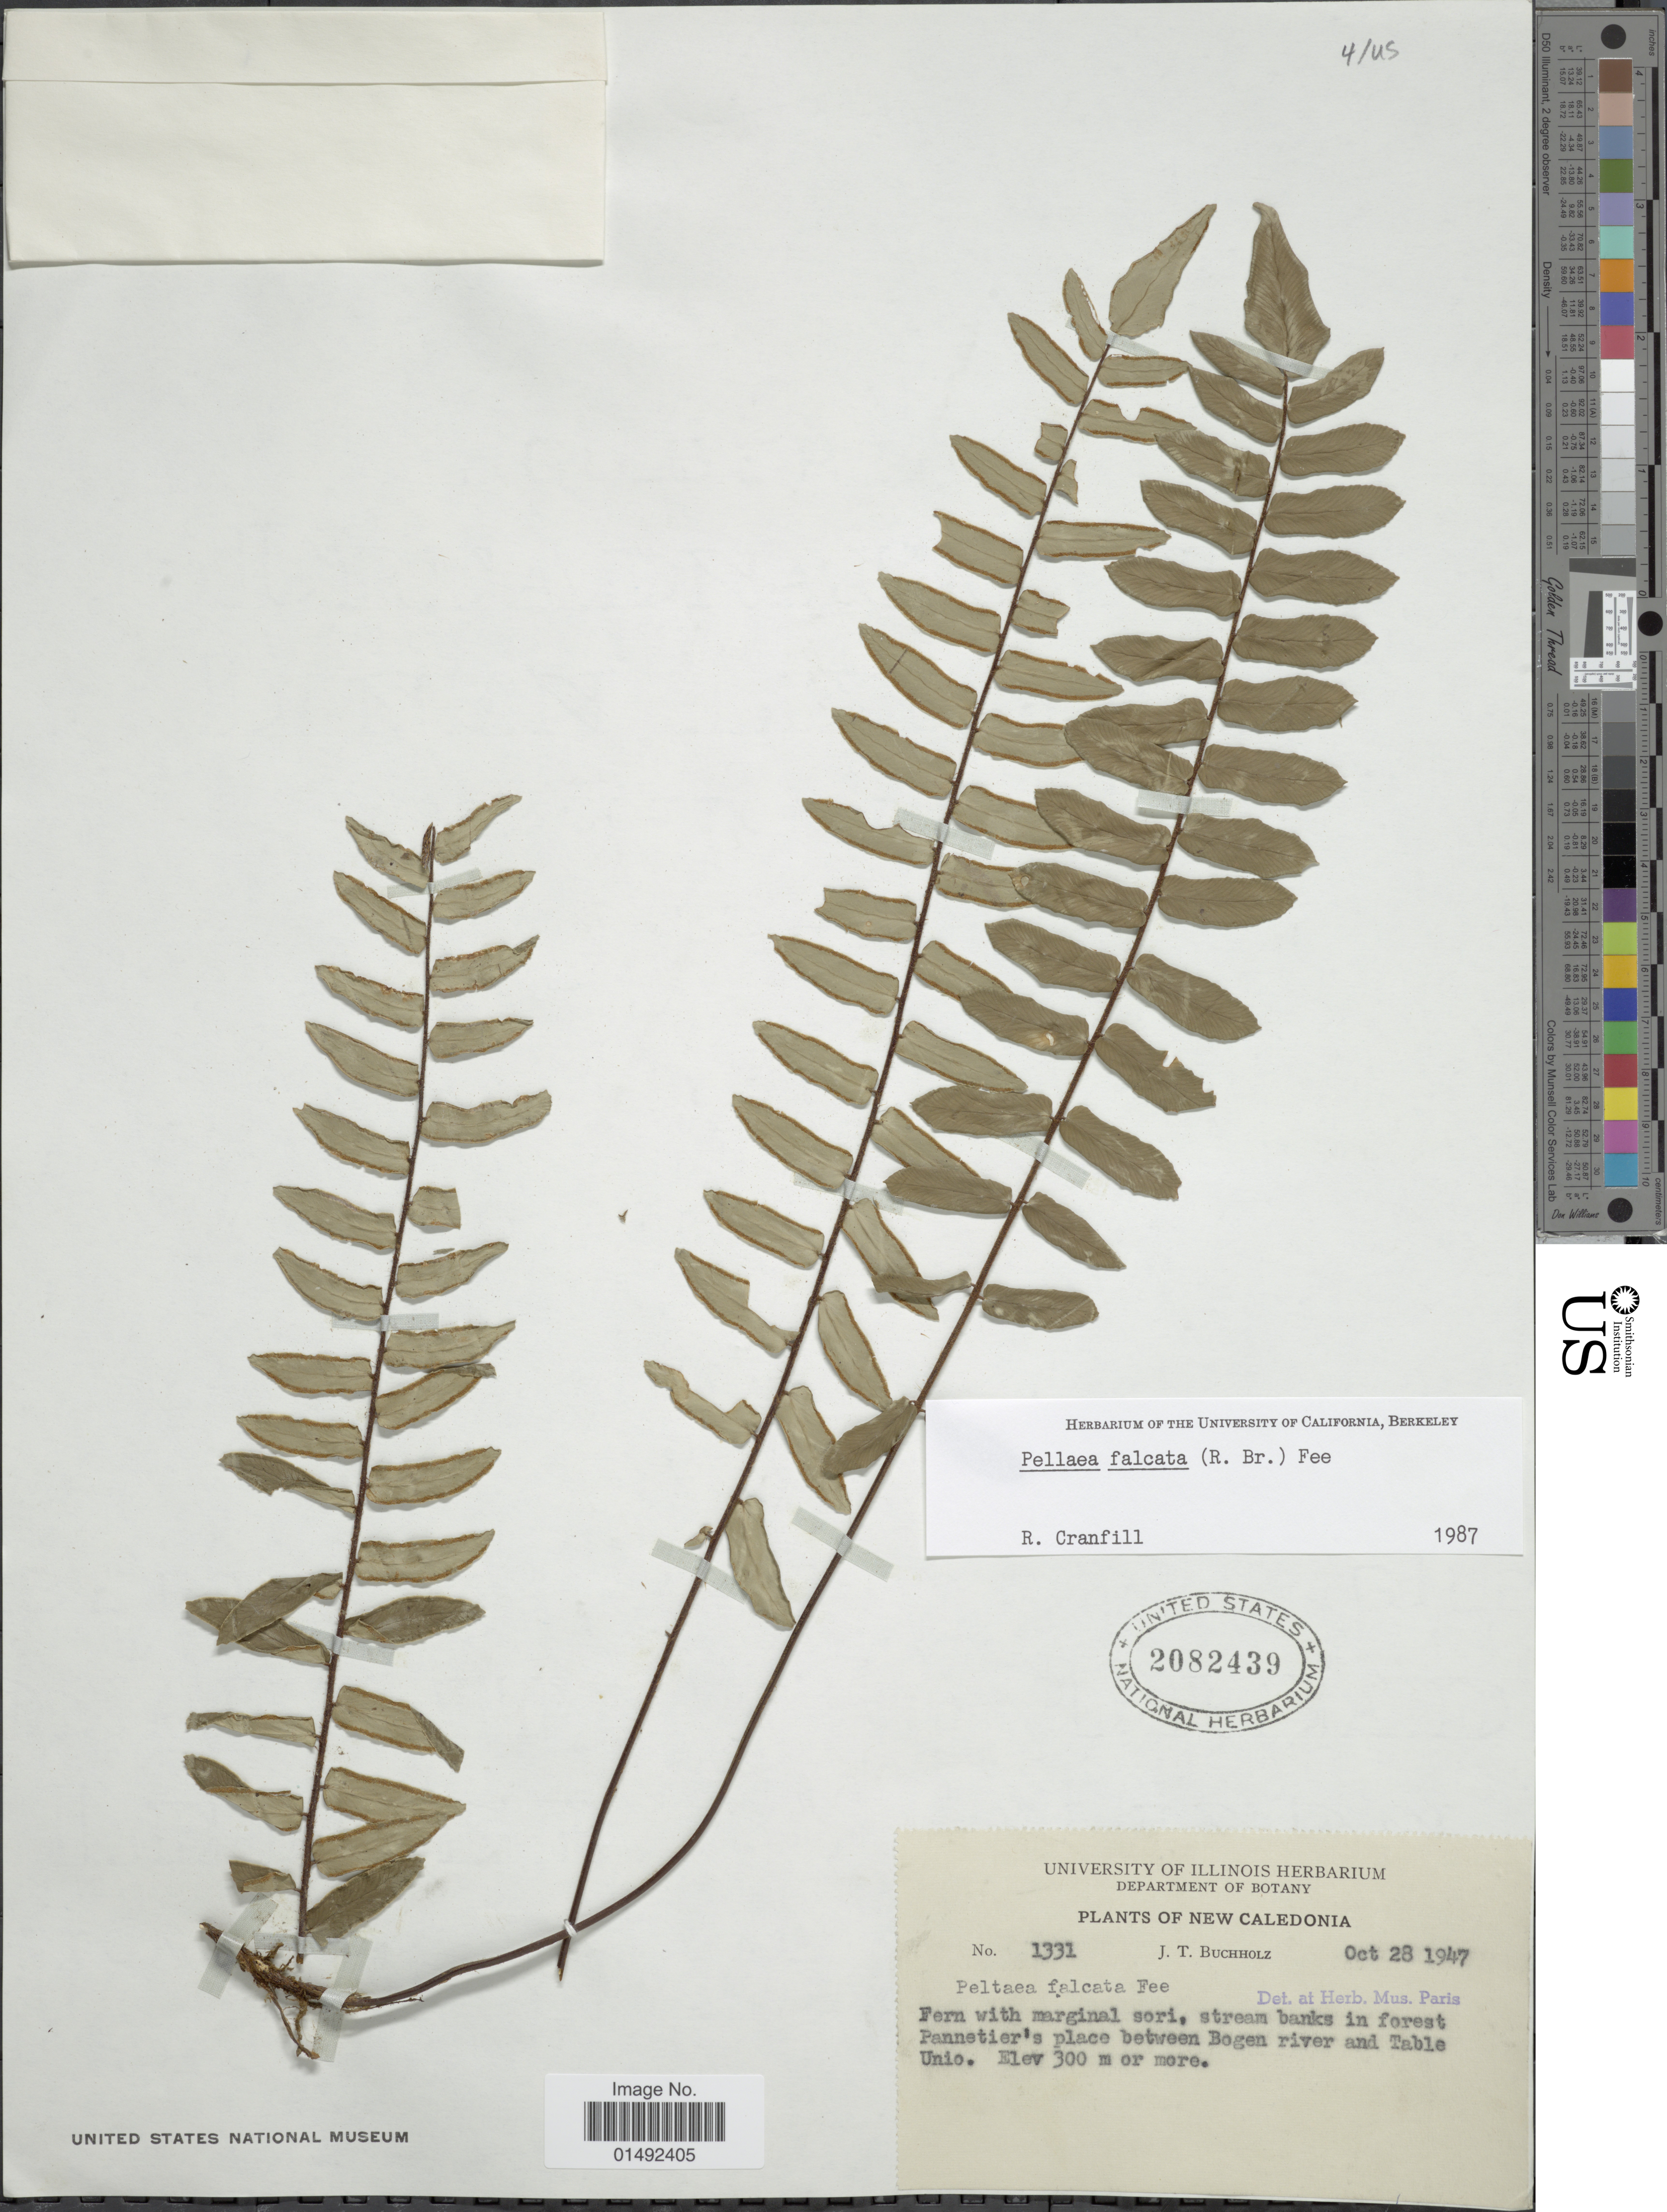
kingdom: Plantae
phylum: Tracheophyta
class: Polypodiopsida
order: Polypodiales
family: Pteridaceae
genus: Pellaea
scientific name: Pellaea falcata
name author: Fée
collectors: J. T. Buchholz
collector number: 1331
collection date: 1947-10-28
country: New Caledonia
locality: Stream banks in forest Pannetier's place between Bogen river and Table Unio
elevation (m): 300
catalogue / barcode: US 2082439